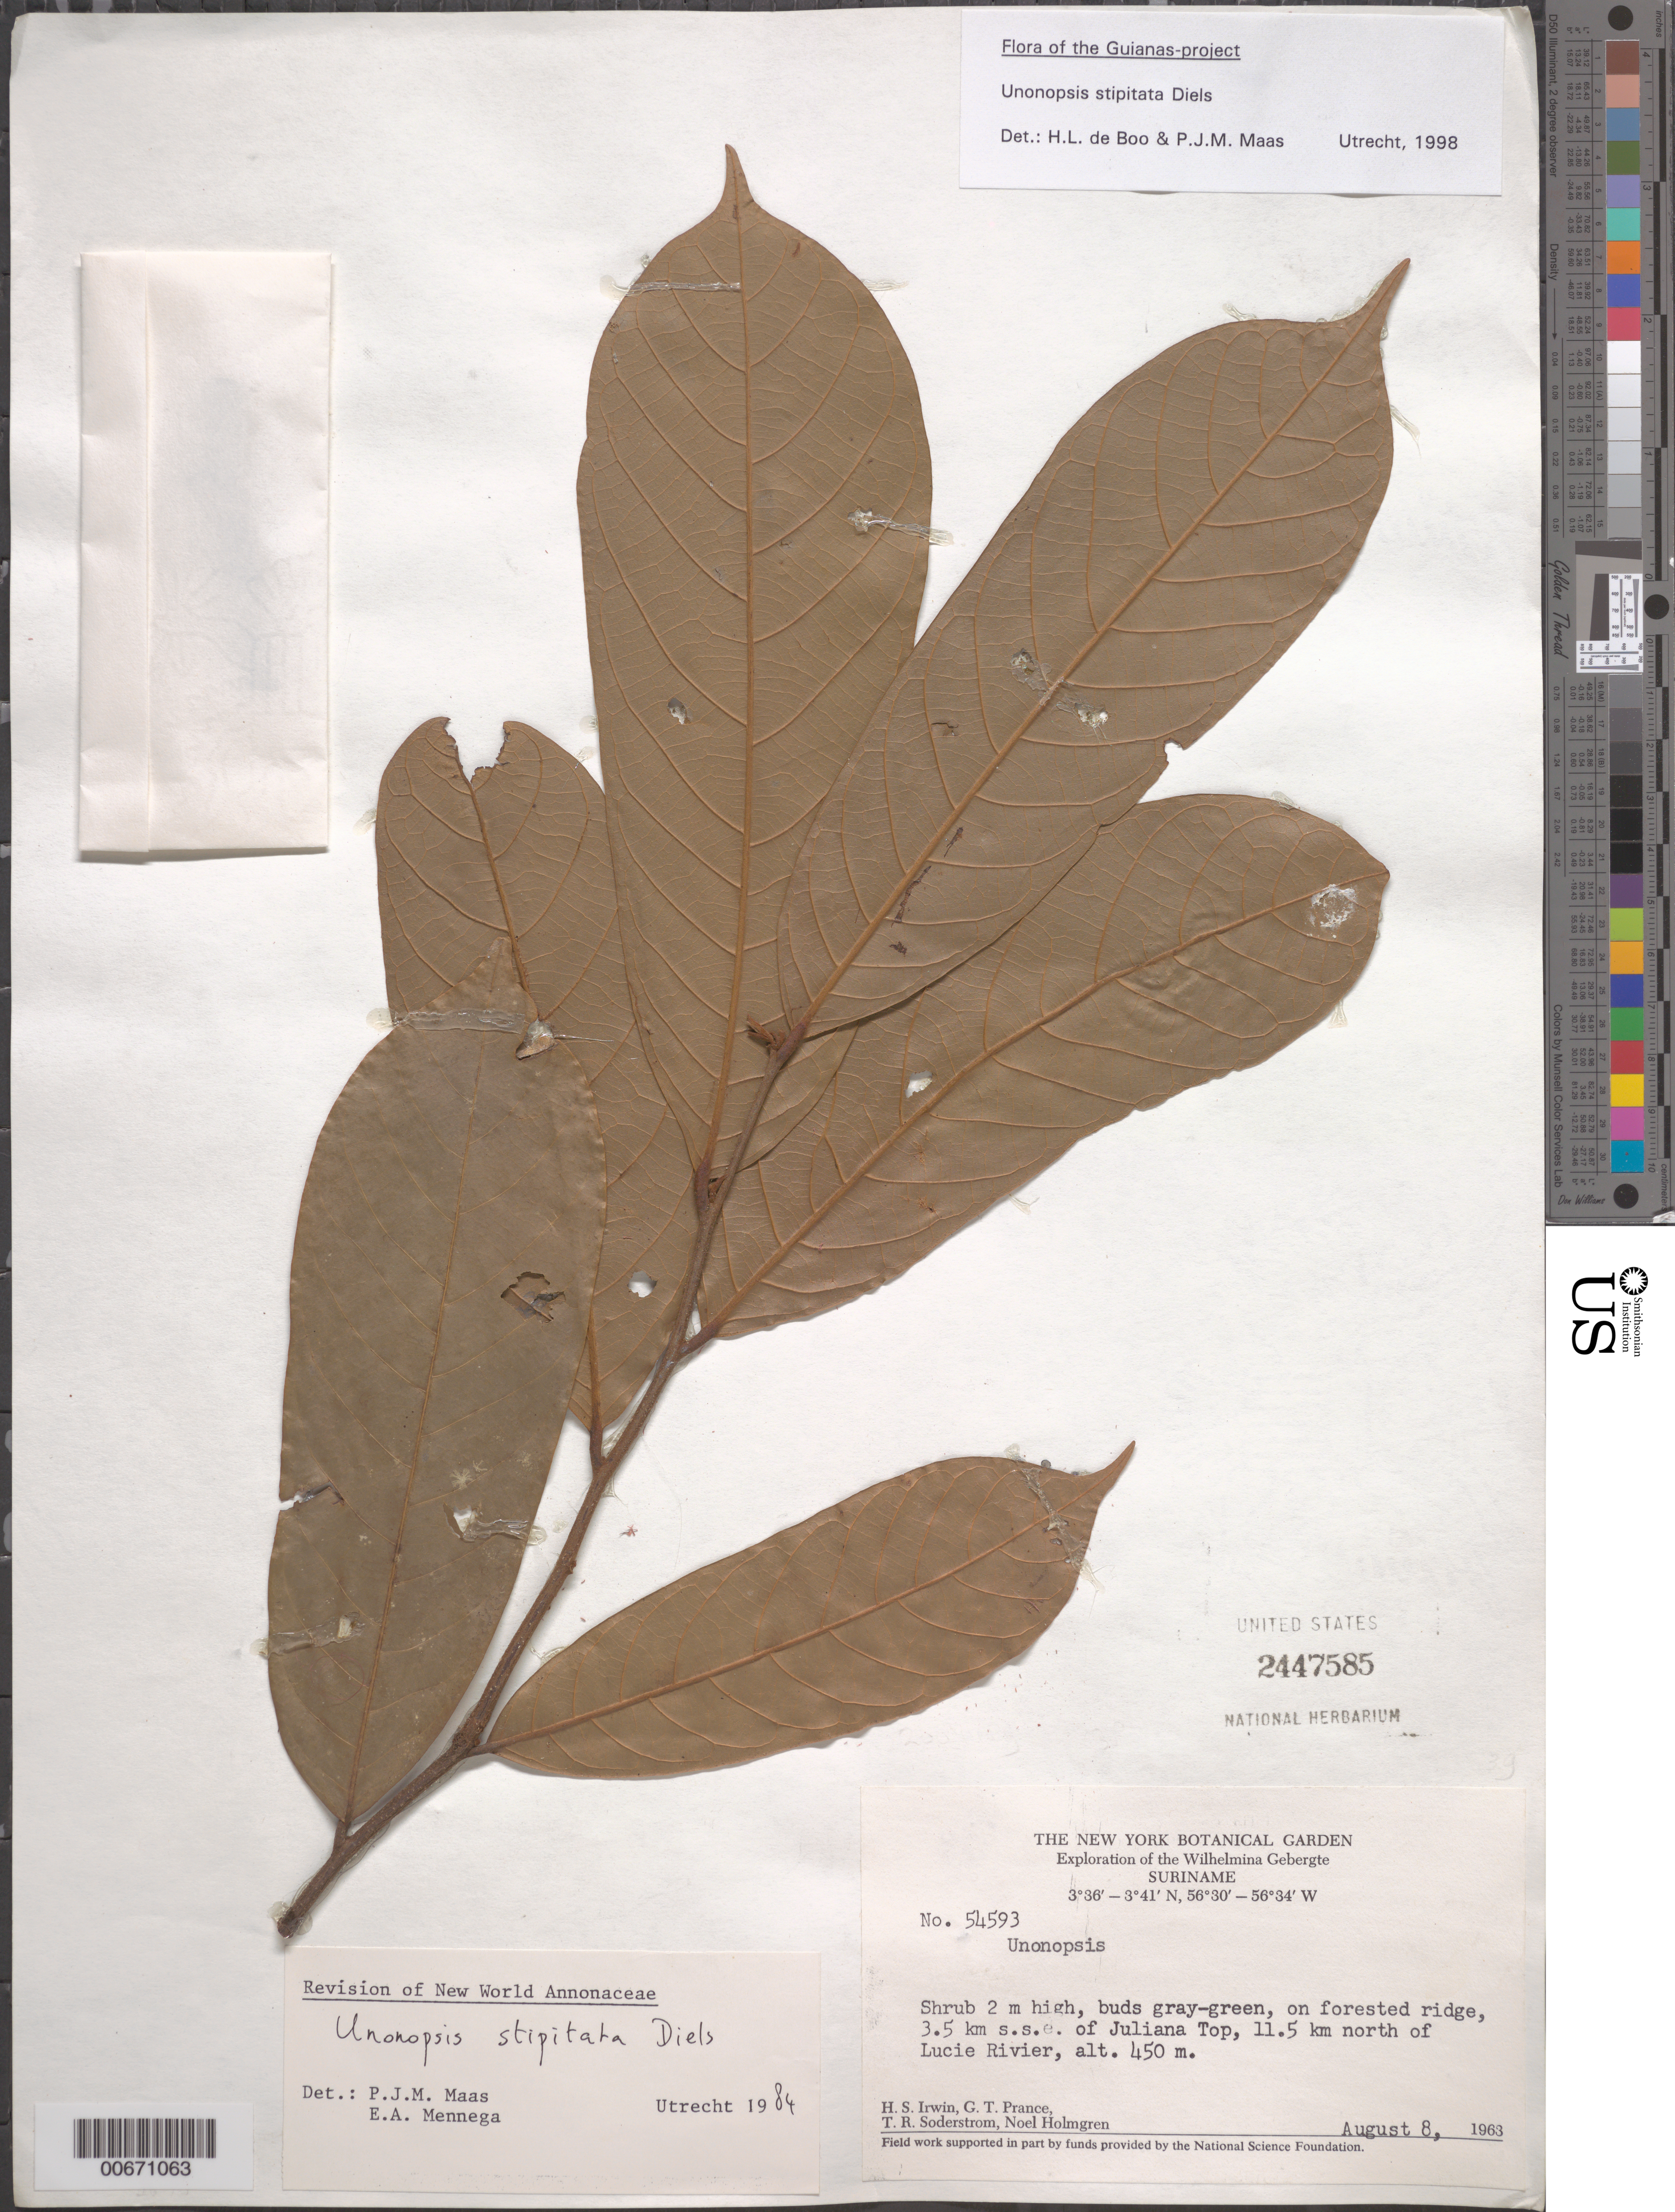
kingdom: Plantae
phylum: Tracheophyta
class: Magnoliopsida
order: Magnoliales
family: Annonaceae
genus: Unonopsis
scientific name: Unonopsis stipitata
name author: Diels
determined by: de Boo, H. L.; Maas, P. J.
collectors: H. Irwin, G. T. Prance, T. R. Soderstrom & N. H. Holmgren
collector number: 54593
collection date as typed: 8-Aug-63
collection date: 1963-08-08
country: Suriname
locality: Wilhelminagebergte (Wilhelmina Mts.), 3.5 km SSE of Juliana Top, 11.5 km N of Lucie R.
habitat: Forested ridge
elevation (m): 450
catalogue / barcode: US 2447585